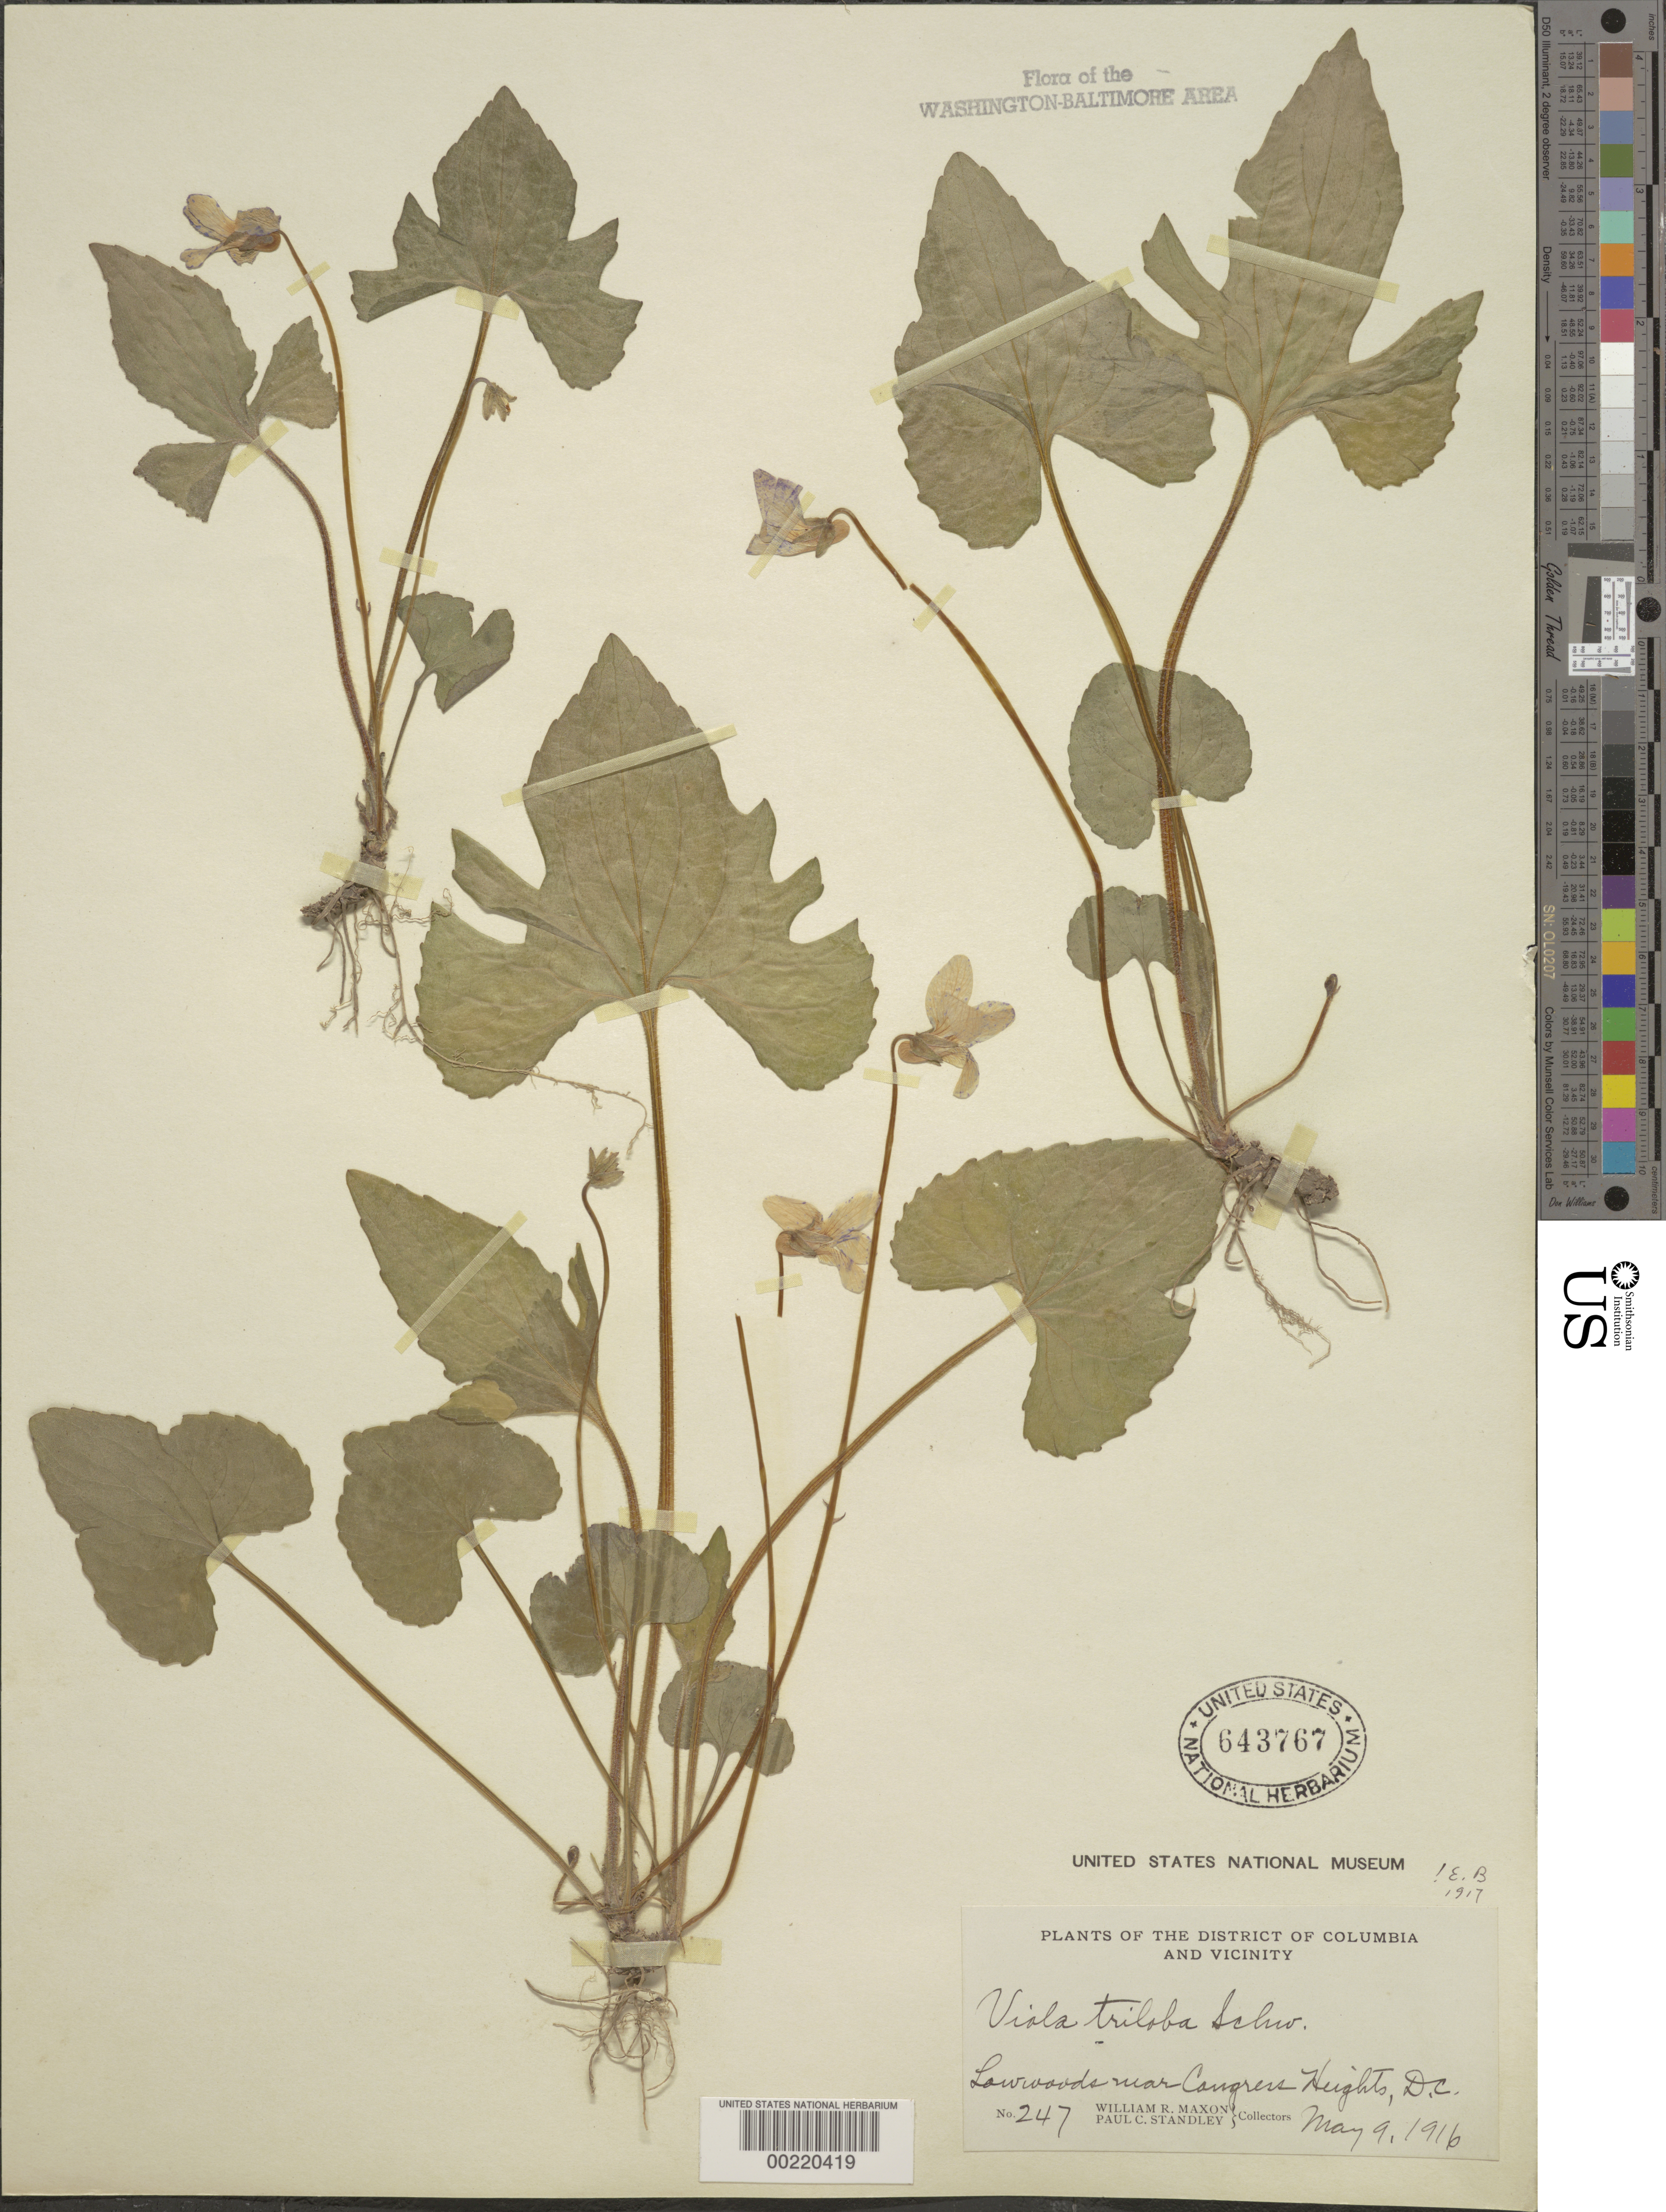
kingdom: Plantae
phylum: Tracheophyta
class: Magnoliopsida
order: Malpighiales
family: Violaceae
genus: Viola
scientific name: Viola palmata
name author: L.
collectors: W. R. Maxon & P. C. Standley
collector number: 247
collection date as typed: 09 May 1916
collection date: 1916-05-09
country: United States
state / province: District of Columbia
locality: Congress Heights vicinity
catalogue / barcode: US 643767